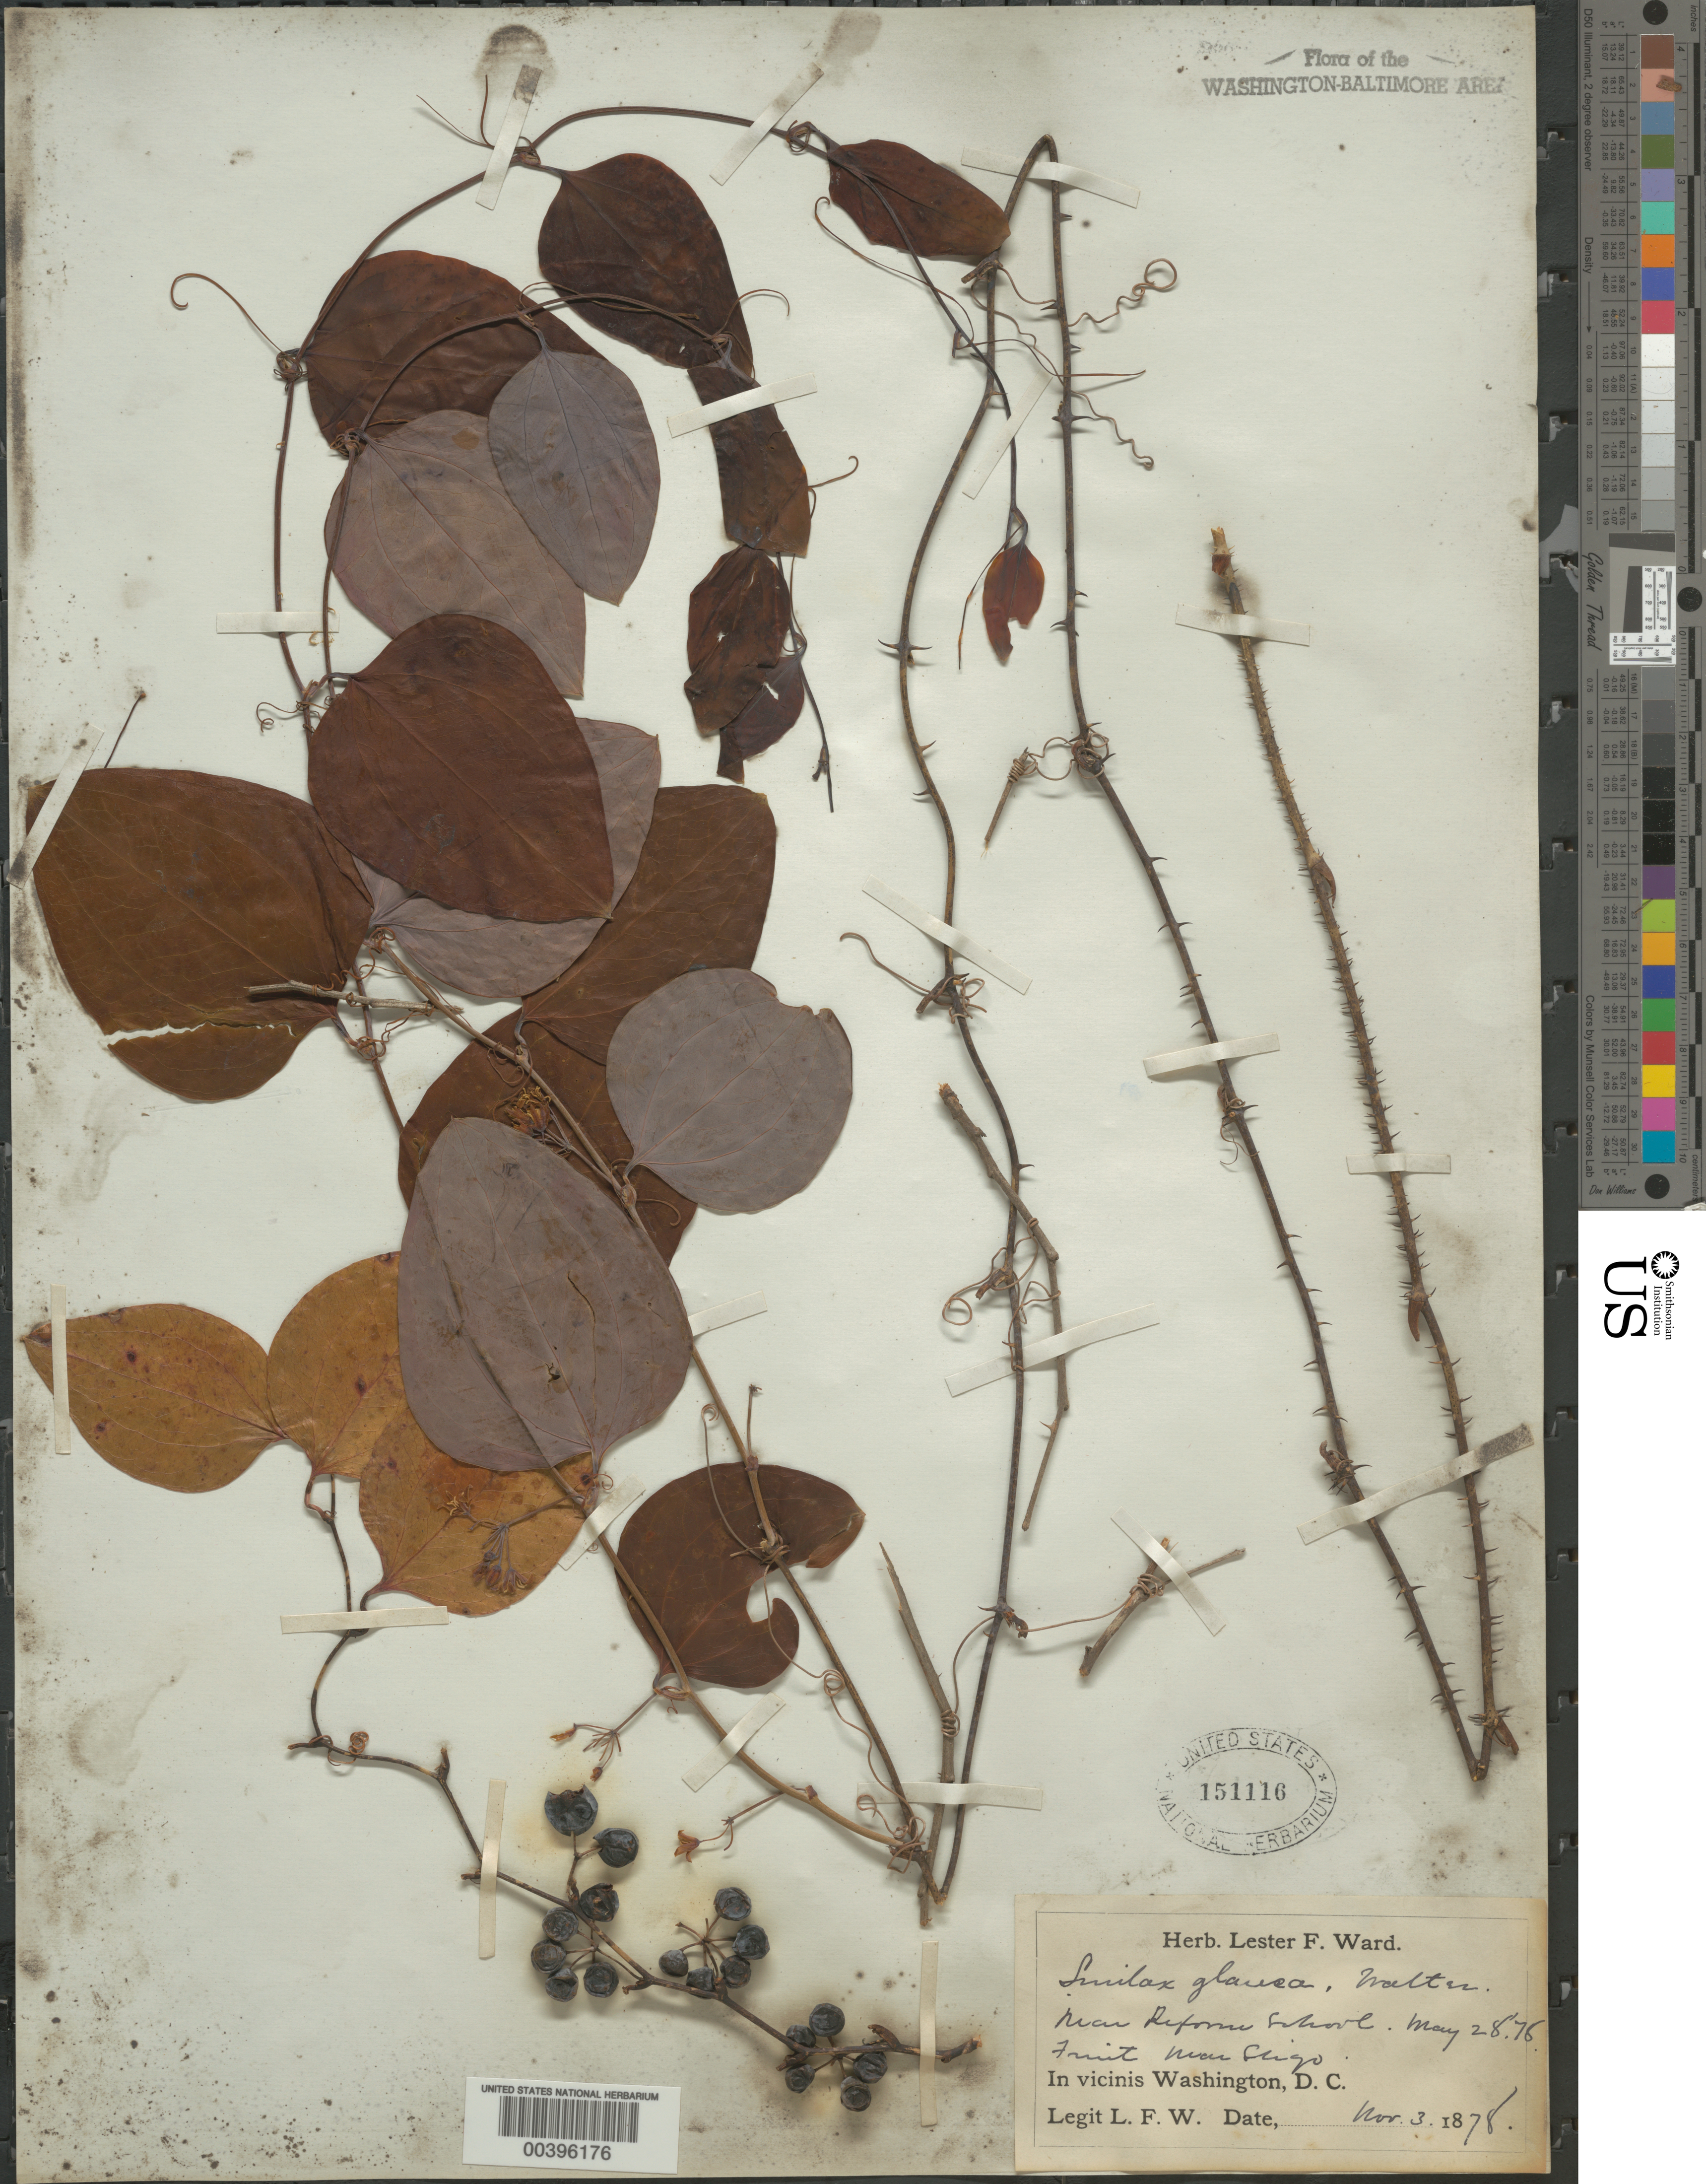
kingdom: Plantae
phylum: Tracheophyta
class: Liliopsida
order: Liliales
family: Smilacaceae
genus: Smilax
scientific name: Smilax glauca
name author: Walter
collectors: L. F. Ward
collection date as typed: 28 May 1878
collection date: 1878-05-28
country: United States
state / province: District of Columbia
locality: Near Reform School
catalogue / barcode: US 151116